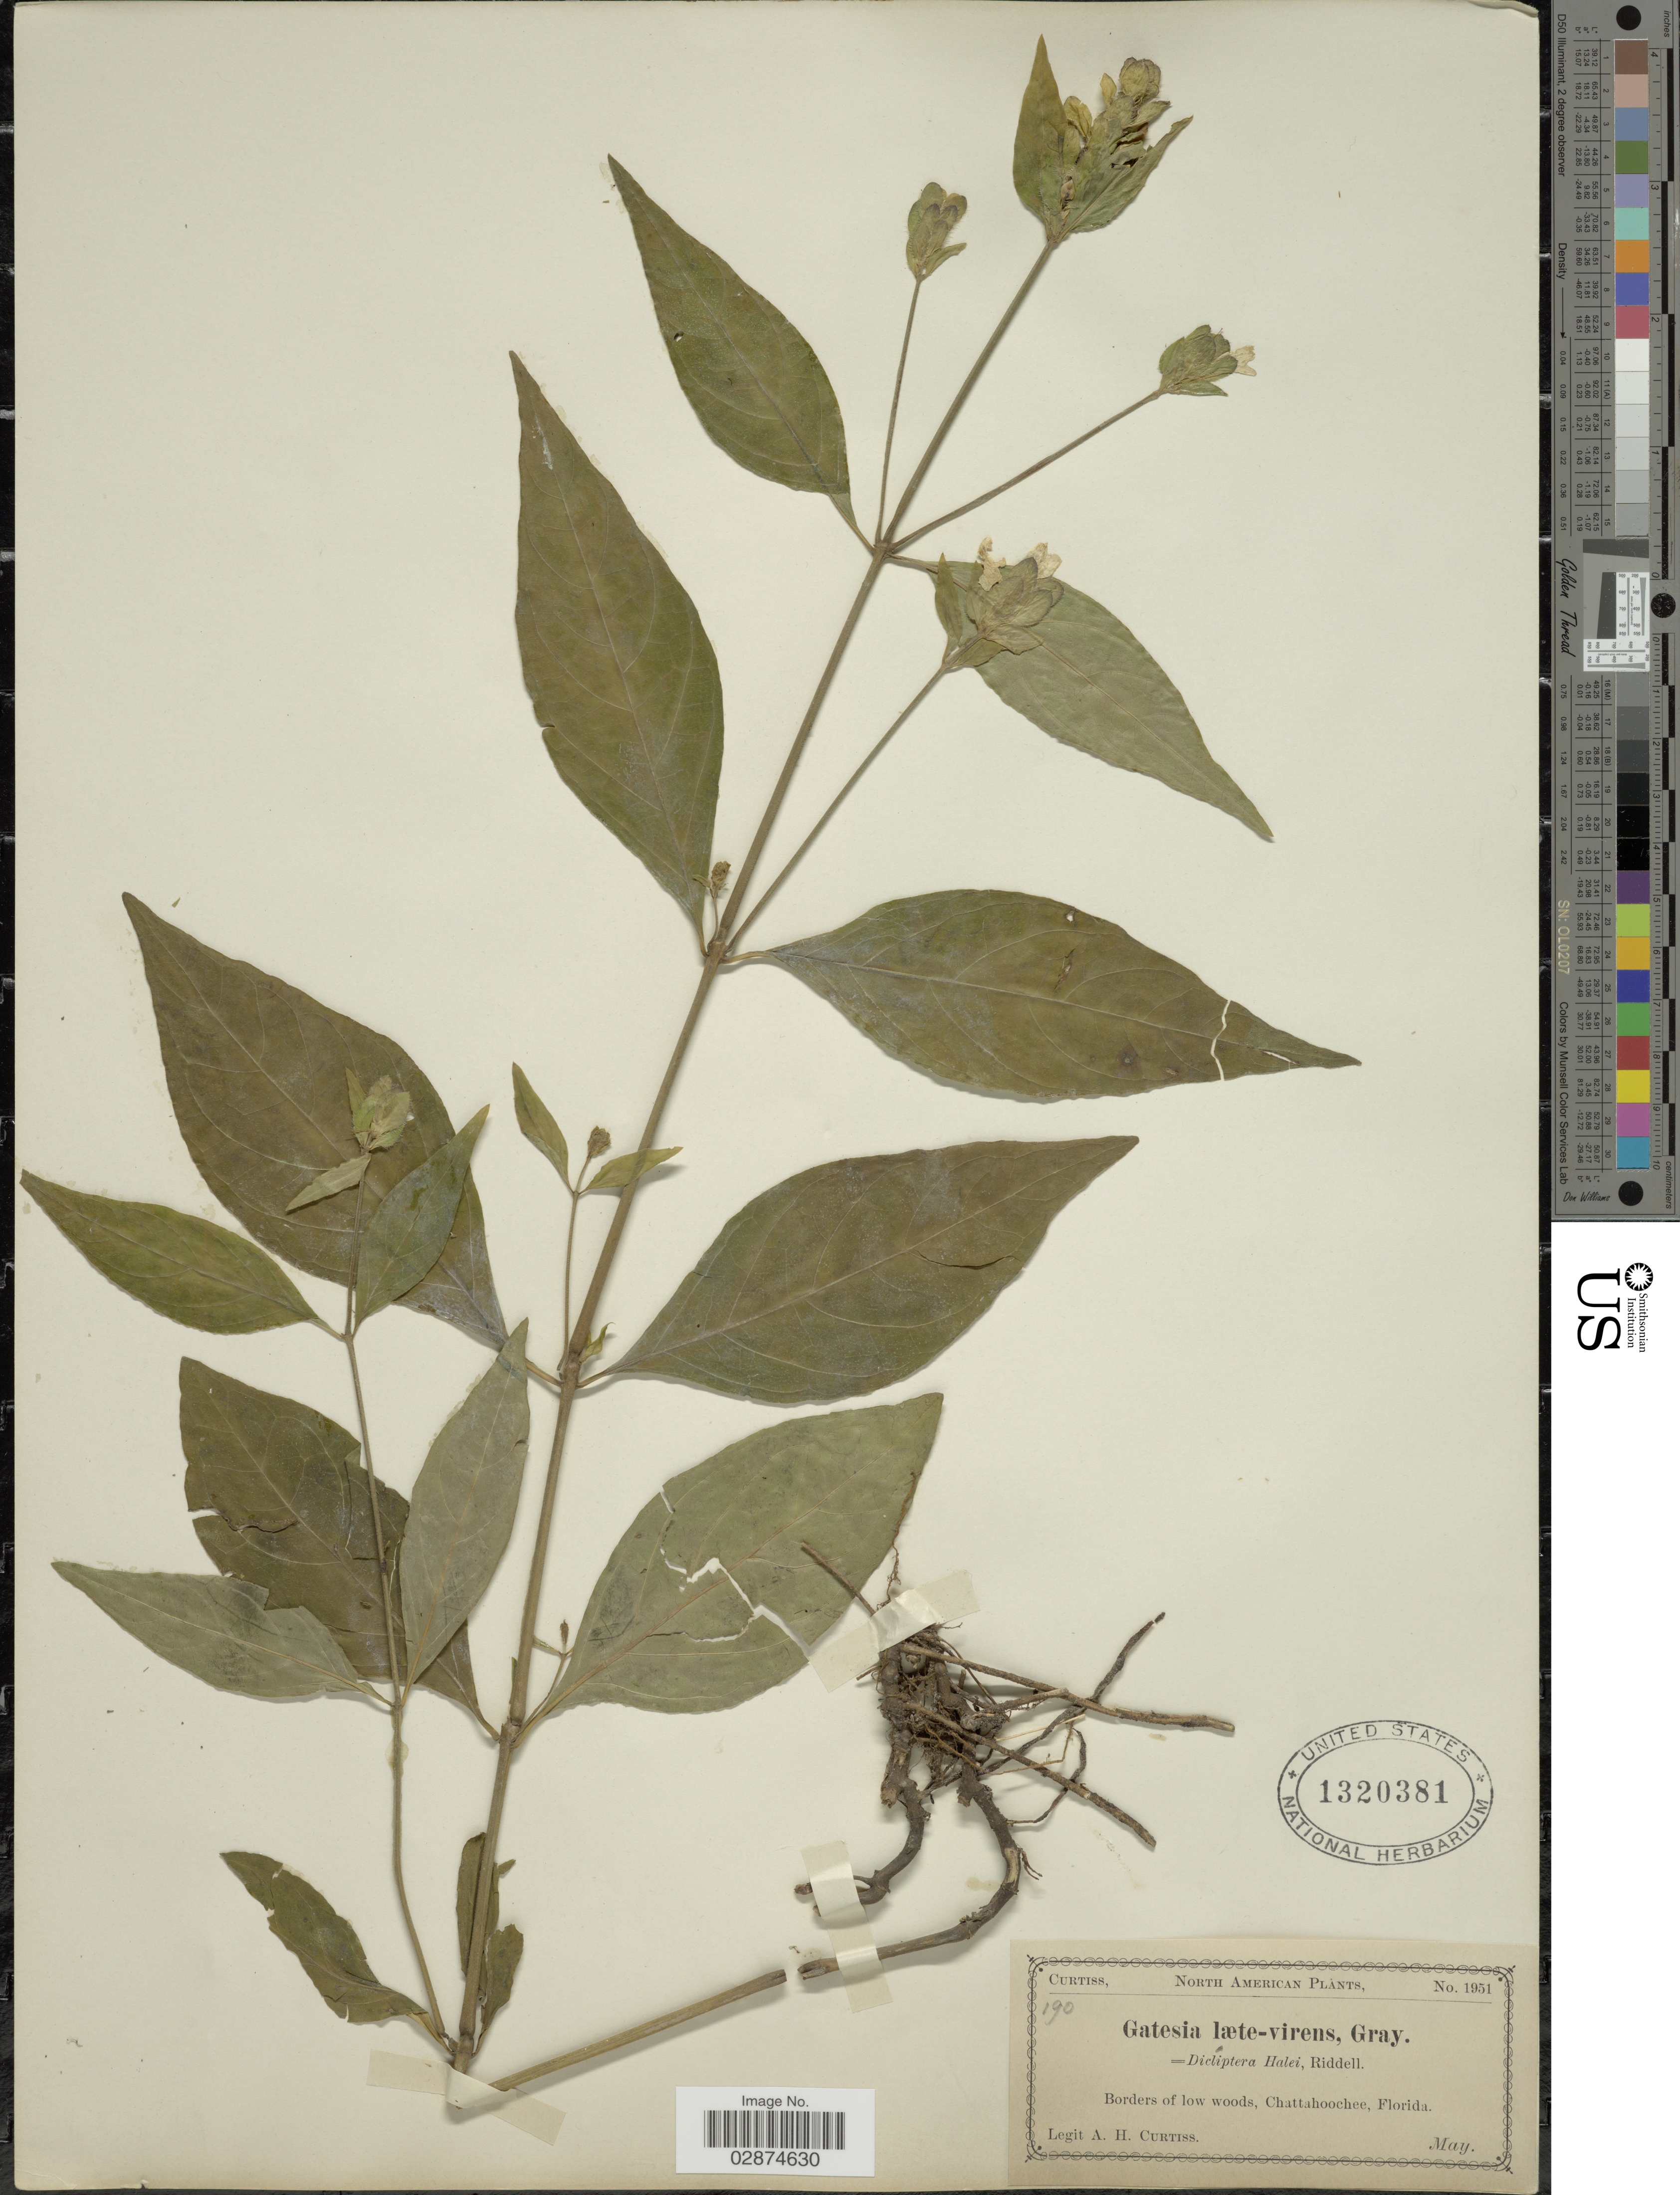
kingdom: Plantae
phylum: Tracheophyta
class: Magnoliopsida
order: Lamiales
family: Acanthaceae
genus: Yeatesia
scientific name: Yeatesia viridiflora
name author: (Nees) Small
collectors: A. H. Curtiss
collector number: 1951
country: United States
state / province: Florida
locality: Borders of low woods, Cattahoochee.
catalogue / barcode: US 1320381